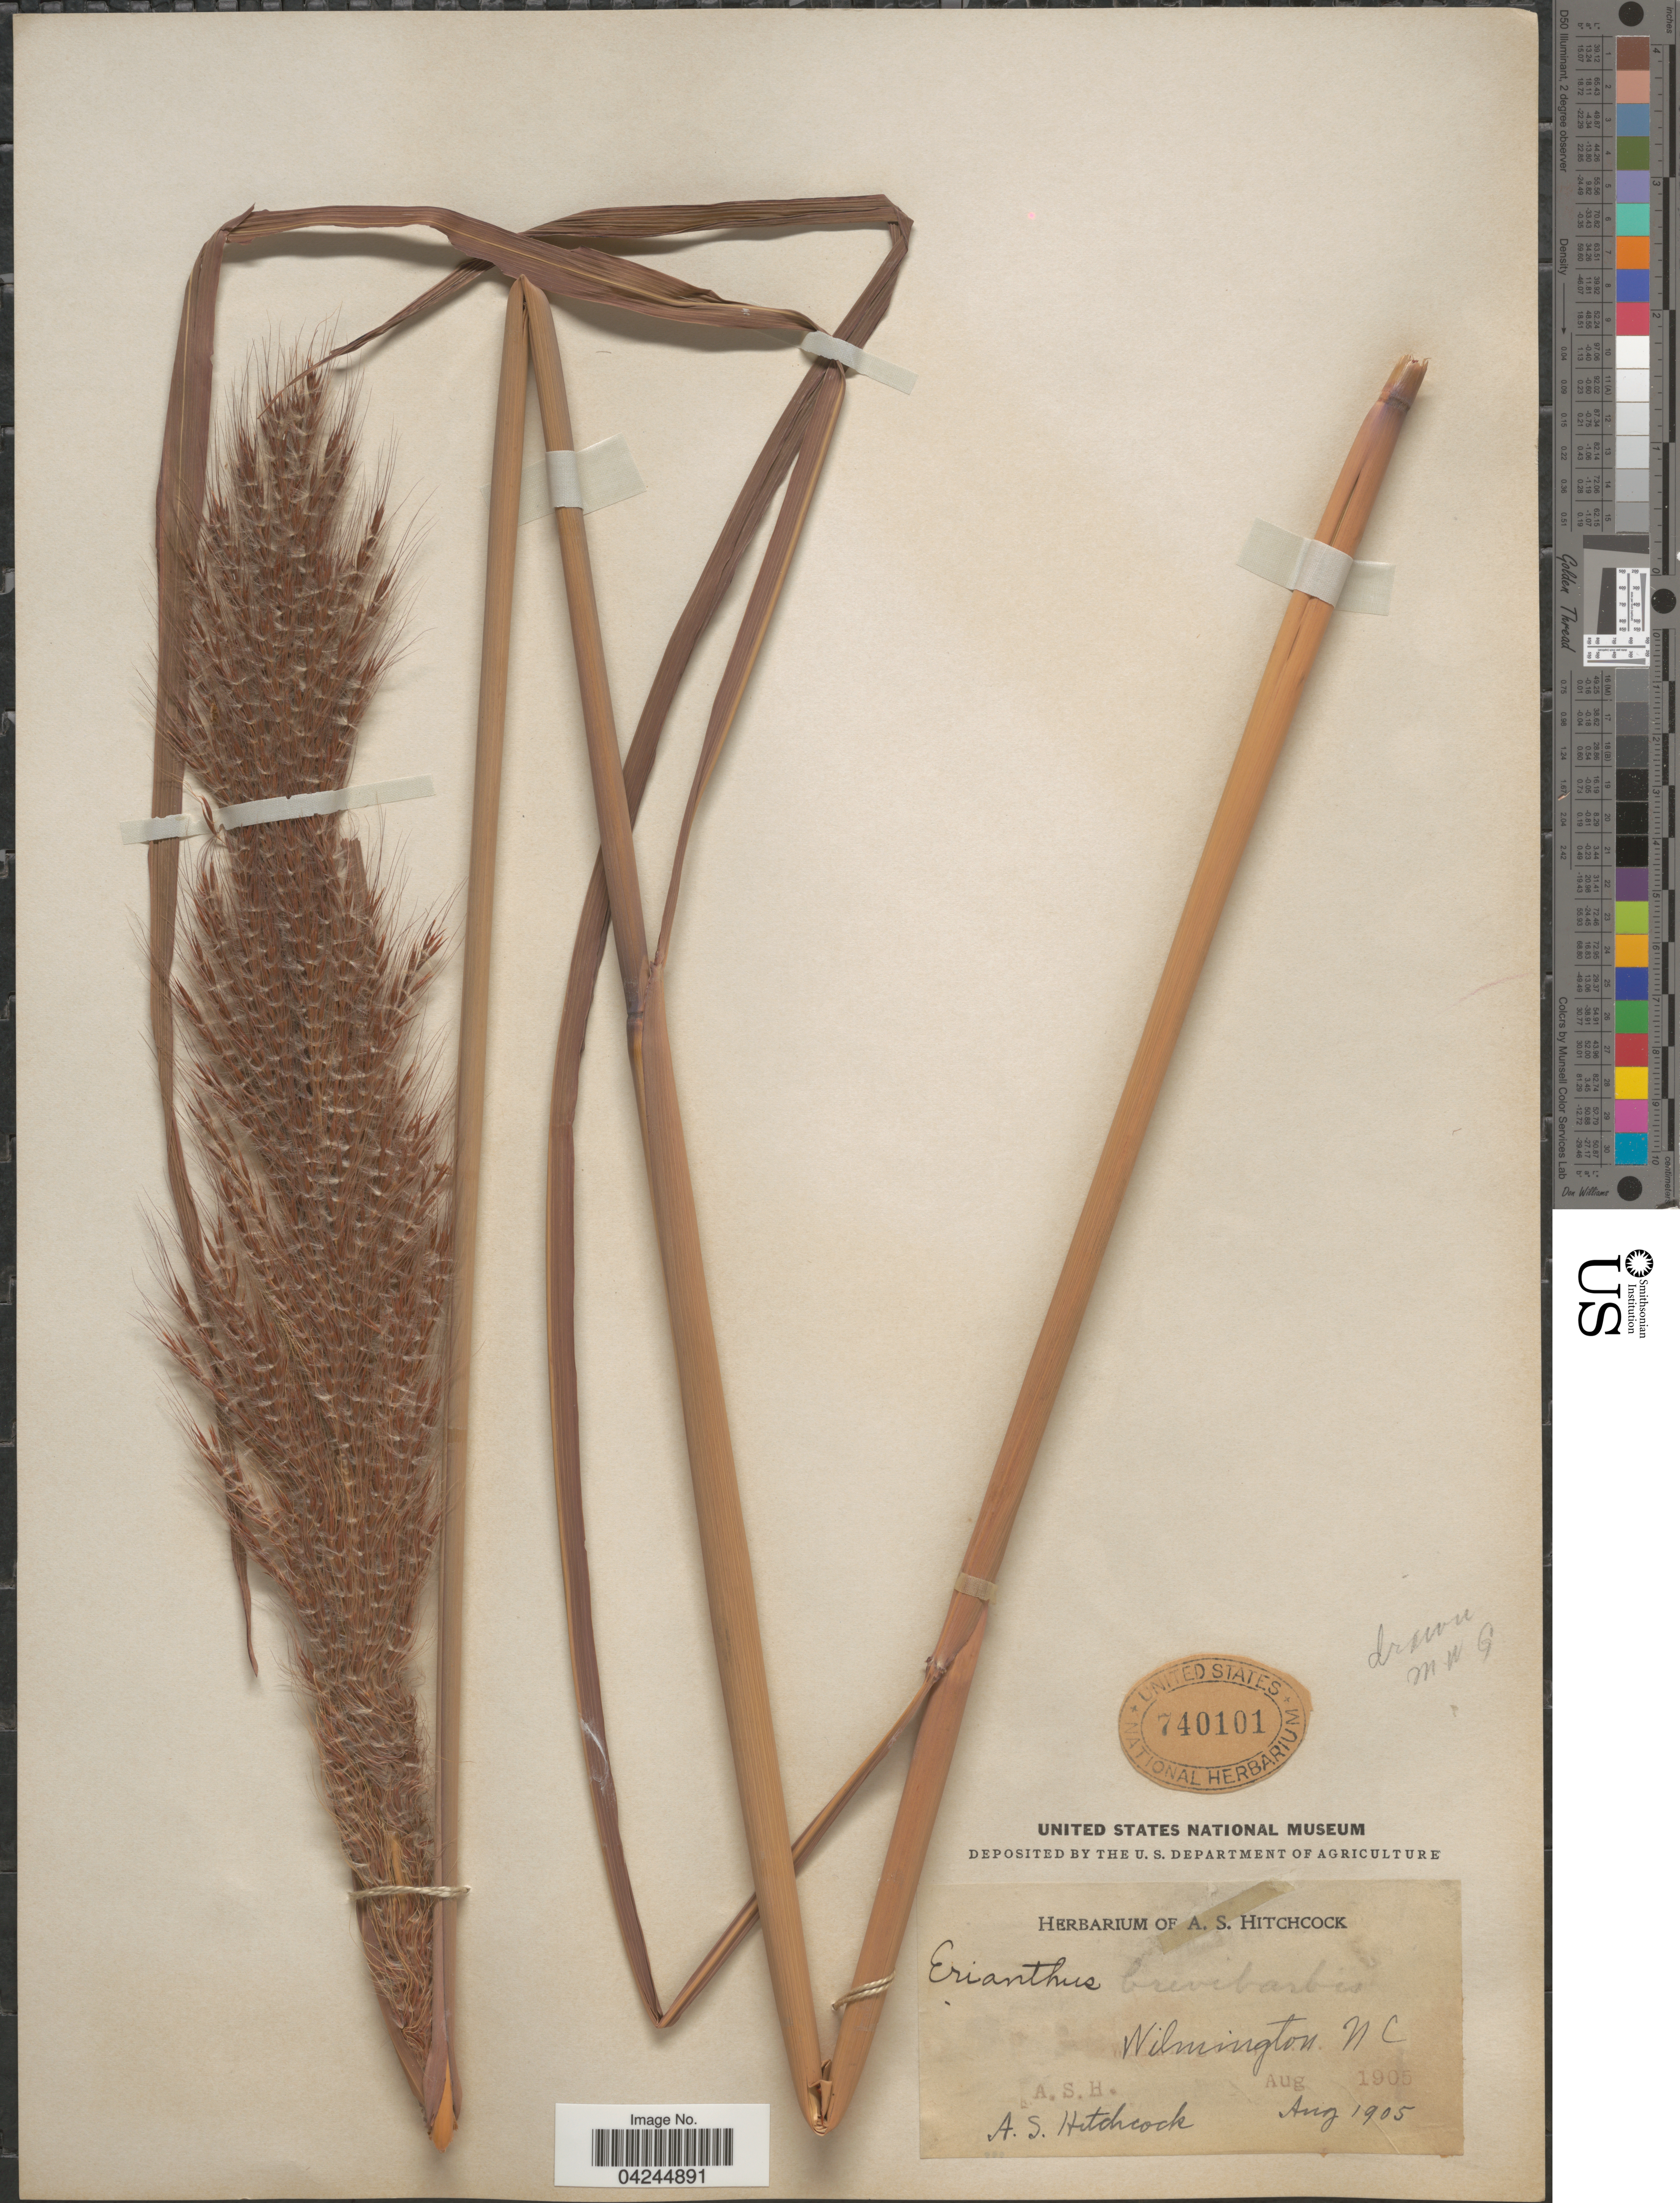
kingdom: Plantae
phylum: Tracheophyta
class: Liliopsida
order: Poales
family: Poaceae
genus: Erianthus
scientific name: Erianthus brevibarbis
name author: Michx.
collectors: A. S. Hitchcock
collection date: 1905-08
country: United States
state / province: North Carolina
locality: Wilmington.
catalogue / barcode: US 740101